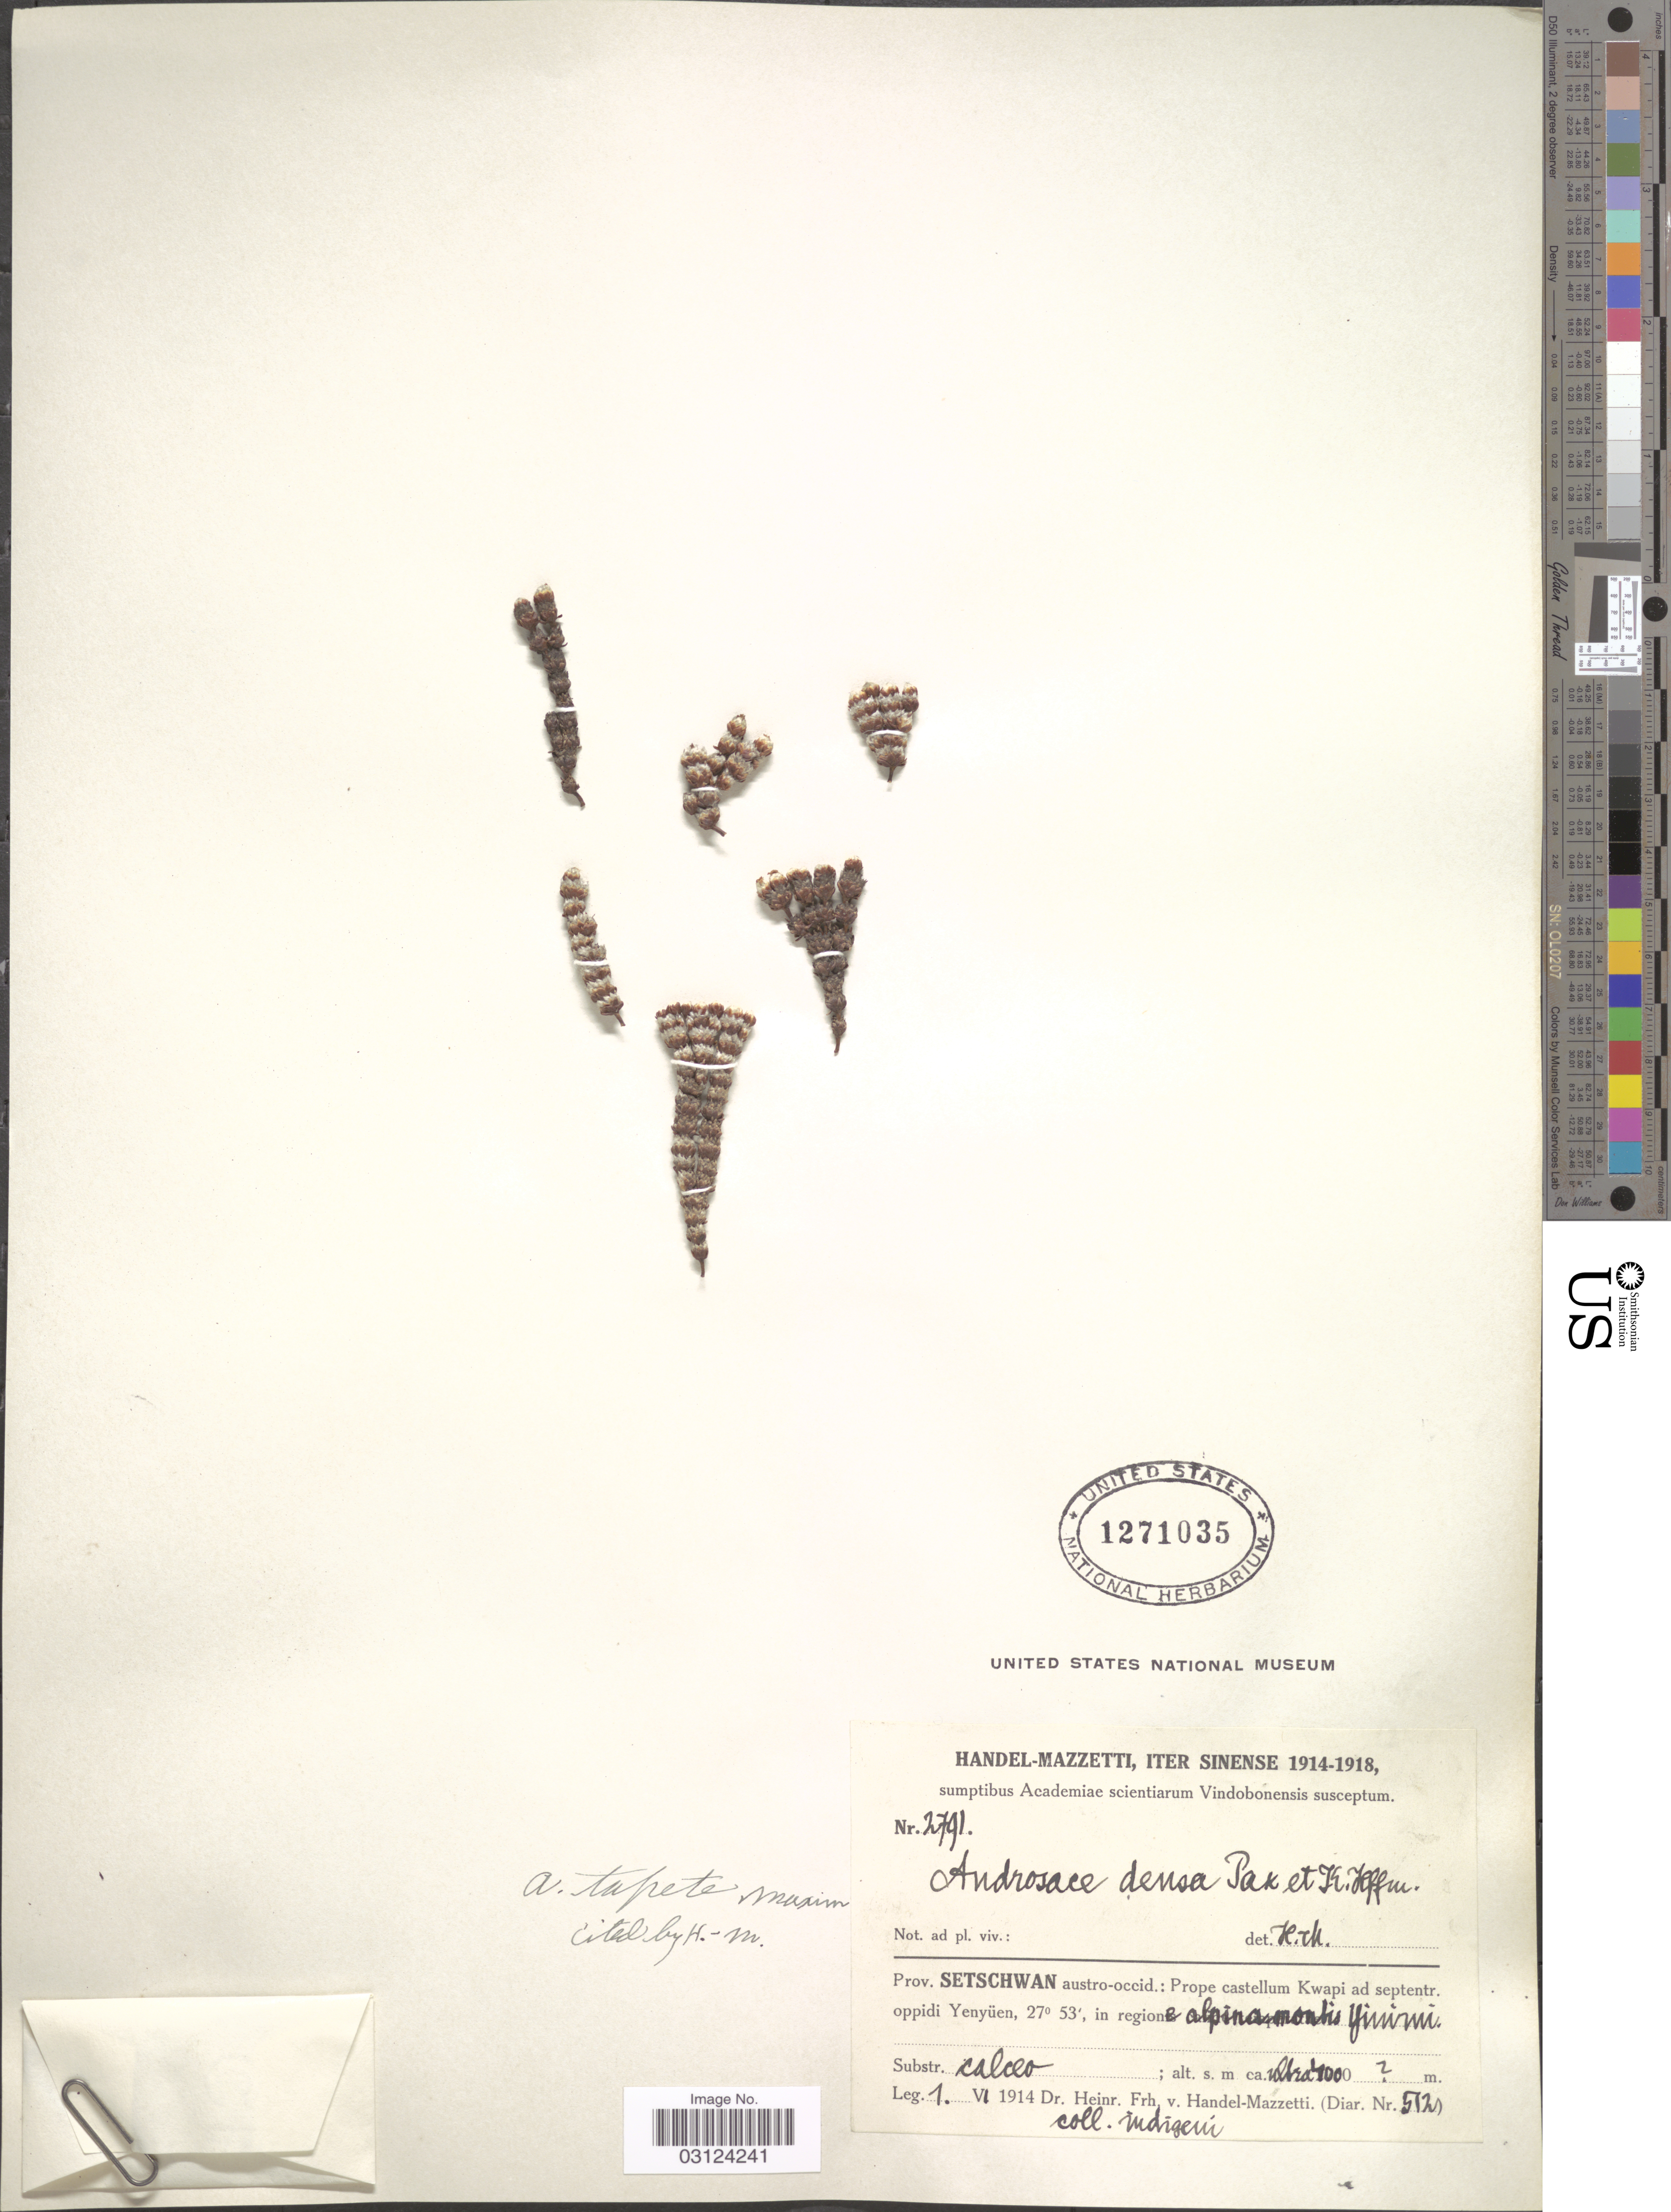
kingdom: Plantae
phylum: Tracheophyta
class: Magnoliopsida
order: Ericales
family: Primulaceae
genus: Androsace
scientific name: Androsace tapete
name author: Maxim.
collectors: Native collector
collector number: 2791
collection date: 1914-06-01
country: China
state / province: Sichuan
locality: Prov. Setschwan austro-occid.: Prope castellum Kwapi ad septentr. oppidi Yenyüen, in regione Yiuwimi [interpreted].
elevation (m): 4000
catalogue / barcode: US 1271035